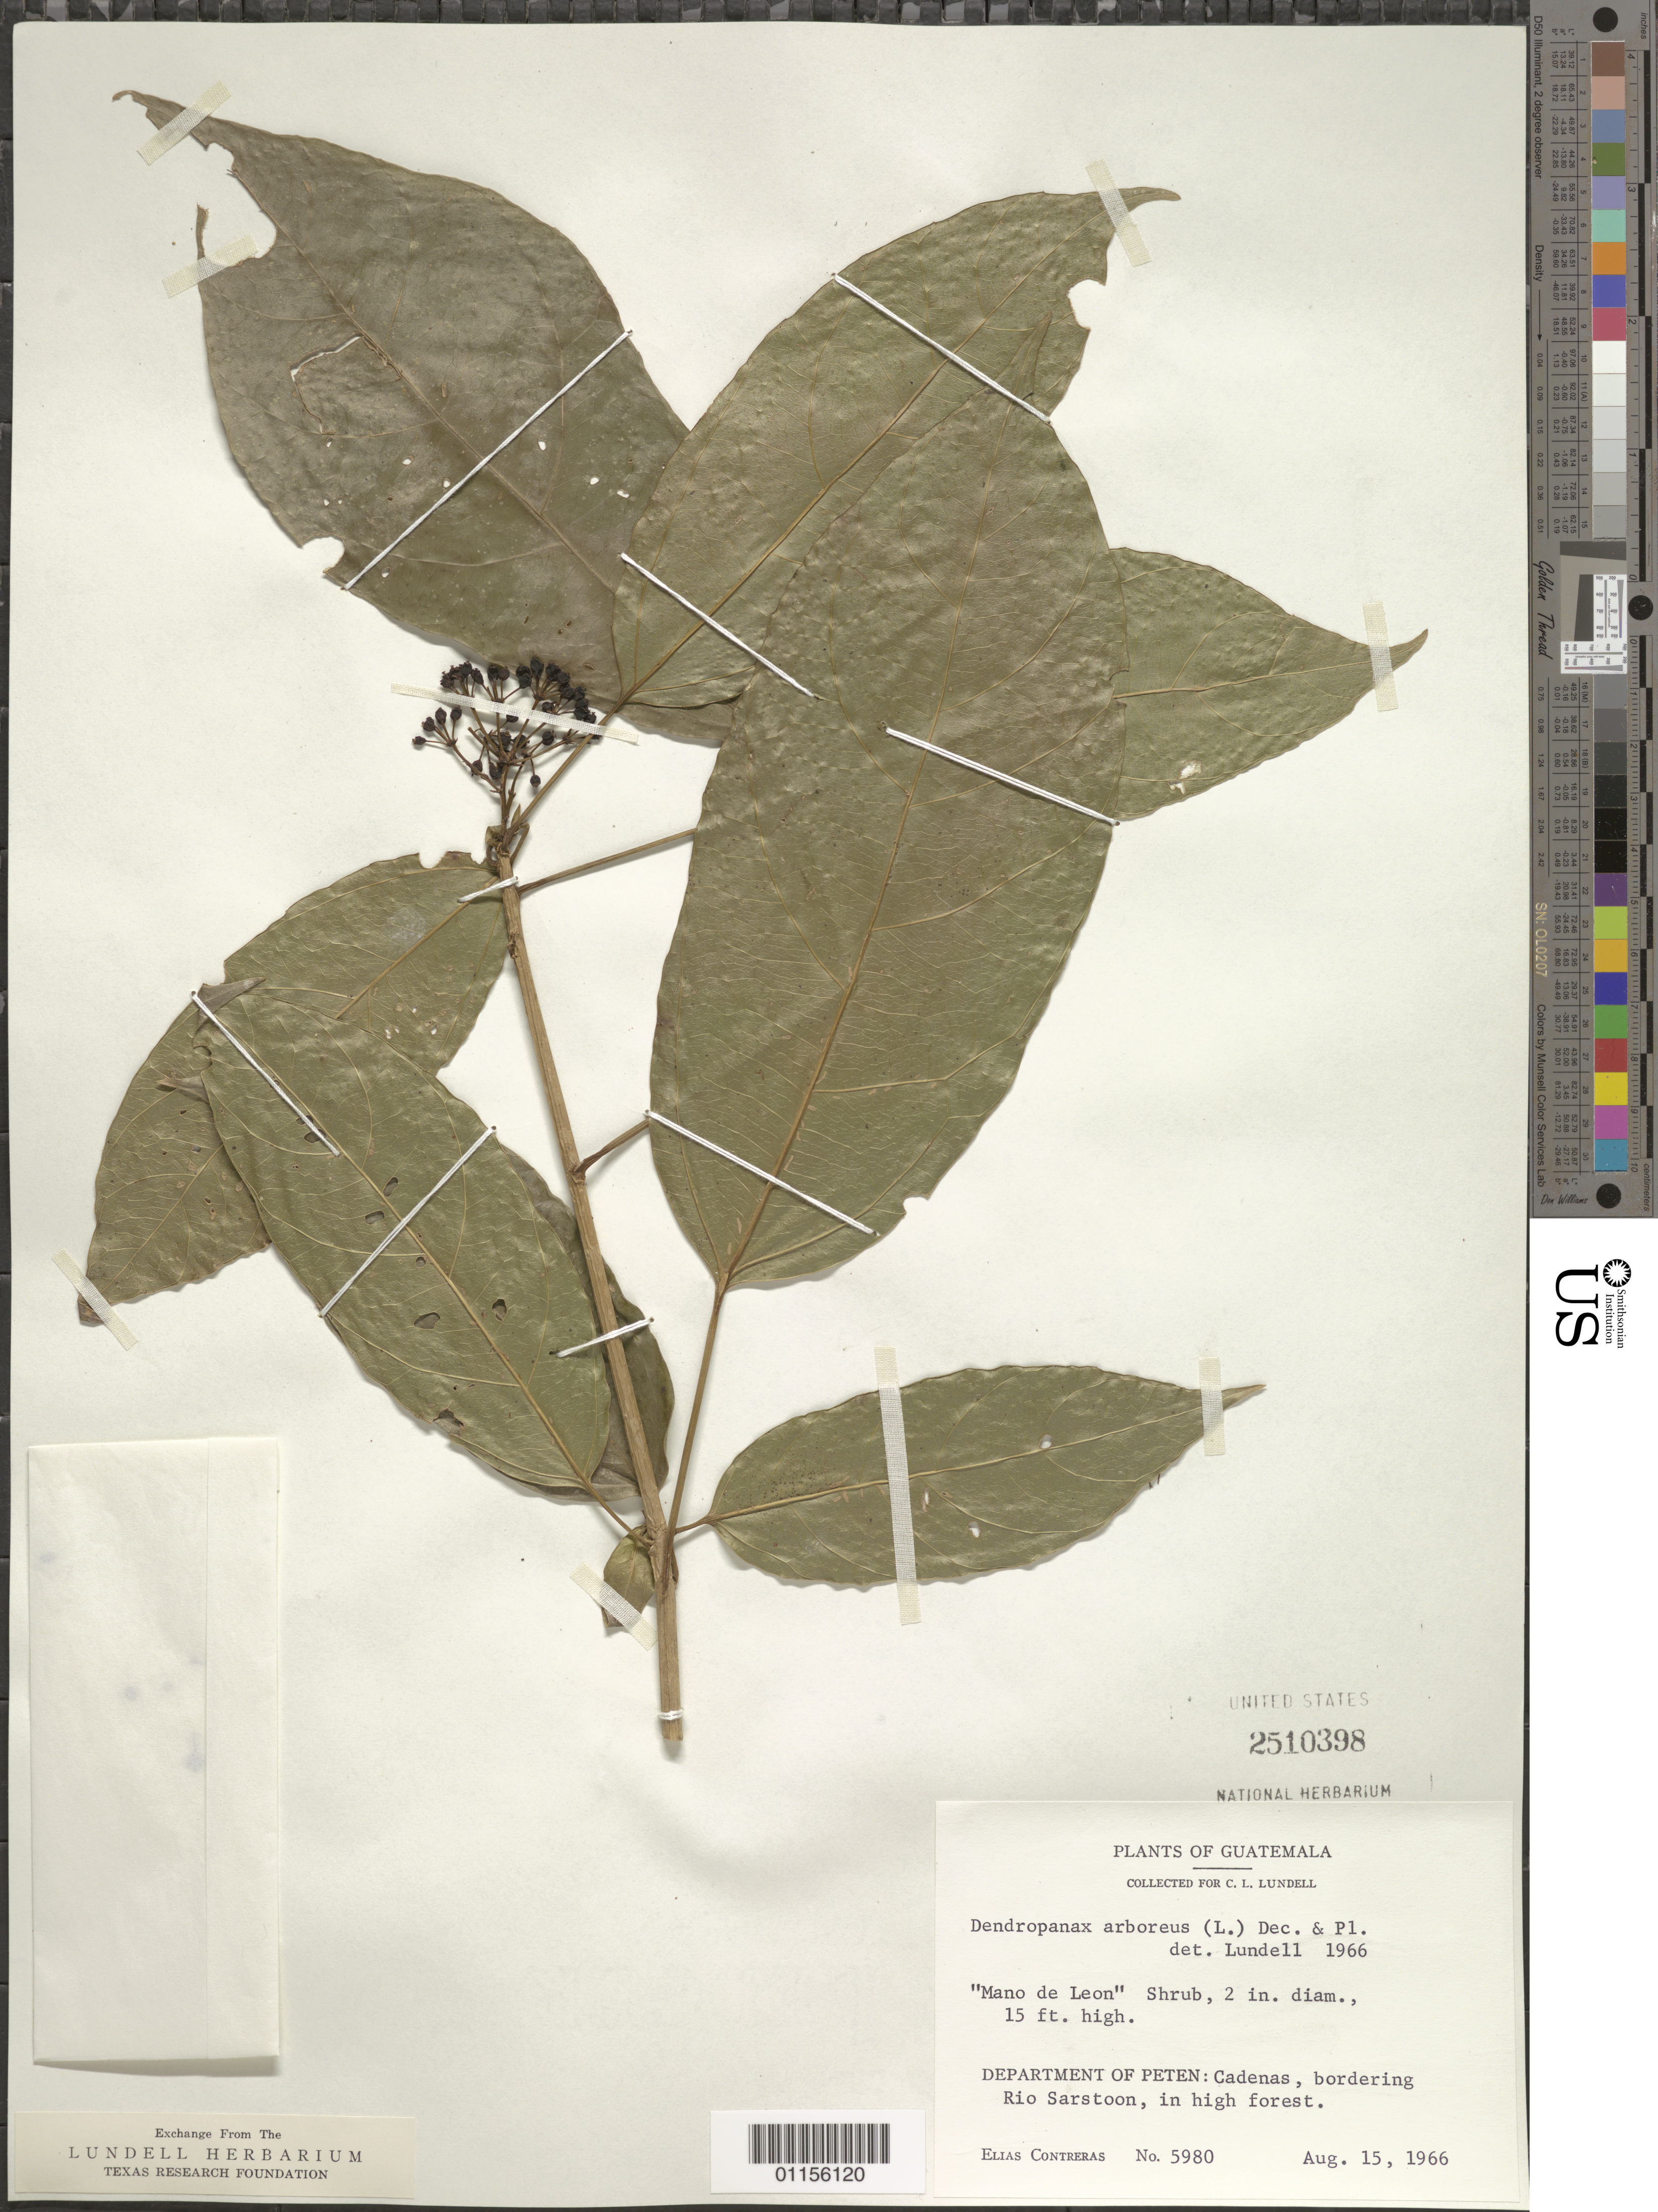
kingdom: Plantae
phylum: Tracheophyta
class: Magnoliopsida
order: Apiales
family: Araliaceae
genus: Dendropanax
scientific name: Dendropanax arboreus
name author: (L.) Decne. & Planch.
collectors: E. Contreras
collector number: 5980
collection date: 1966-08-15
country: Guatemala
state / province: El Petén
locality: Cadenas, bordering Rio Sarstoon.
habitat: Shrub growing in the high forest.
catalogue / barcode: US 2510398